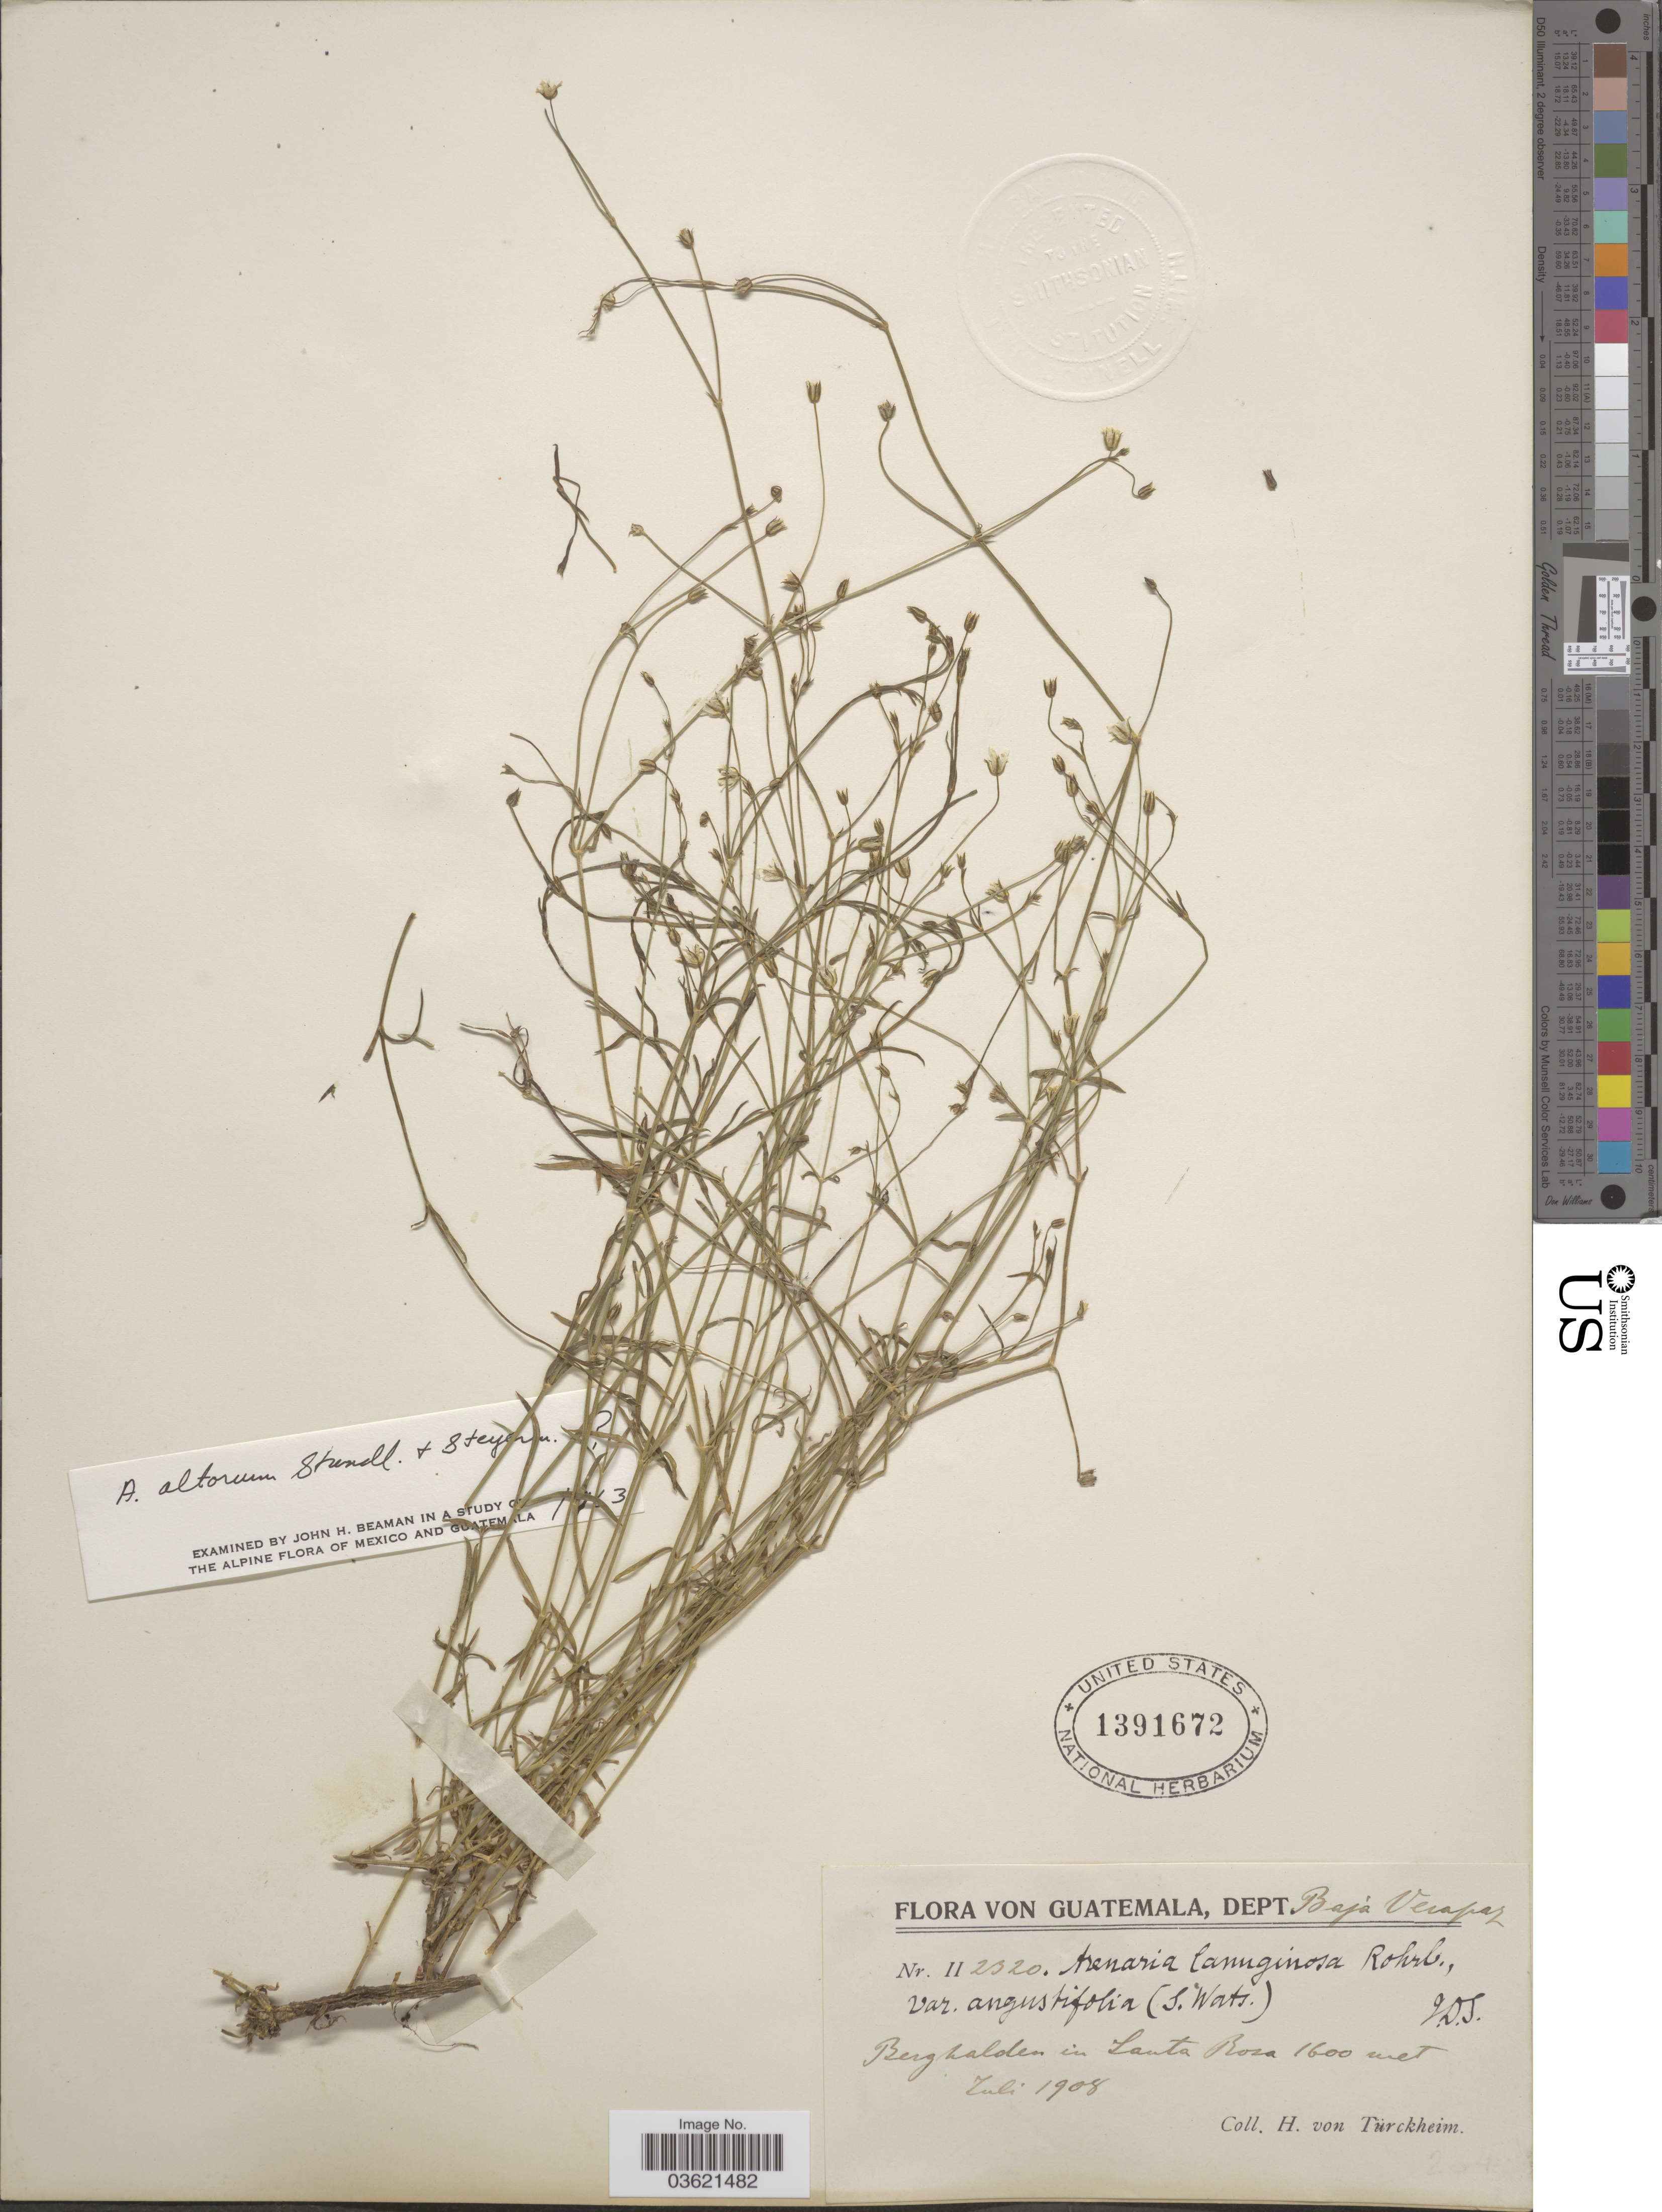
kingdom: Plantae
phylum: Tracheophyta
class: Magnoliopsida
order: Caryophyllales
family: Caryophyllaceae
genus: Arenaria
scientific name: Arenaria altorum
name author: Standl. & Steyerm.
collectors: H. von Türckheim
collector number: II2320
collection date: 1908-07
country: Guatemala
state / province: Baja Verapaz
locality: Dept. Baja Verapaz. Berghalden in Santa Rosa.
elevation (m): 1600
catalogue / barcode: US 1391672